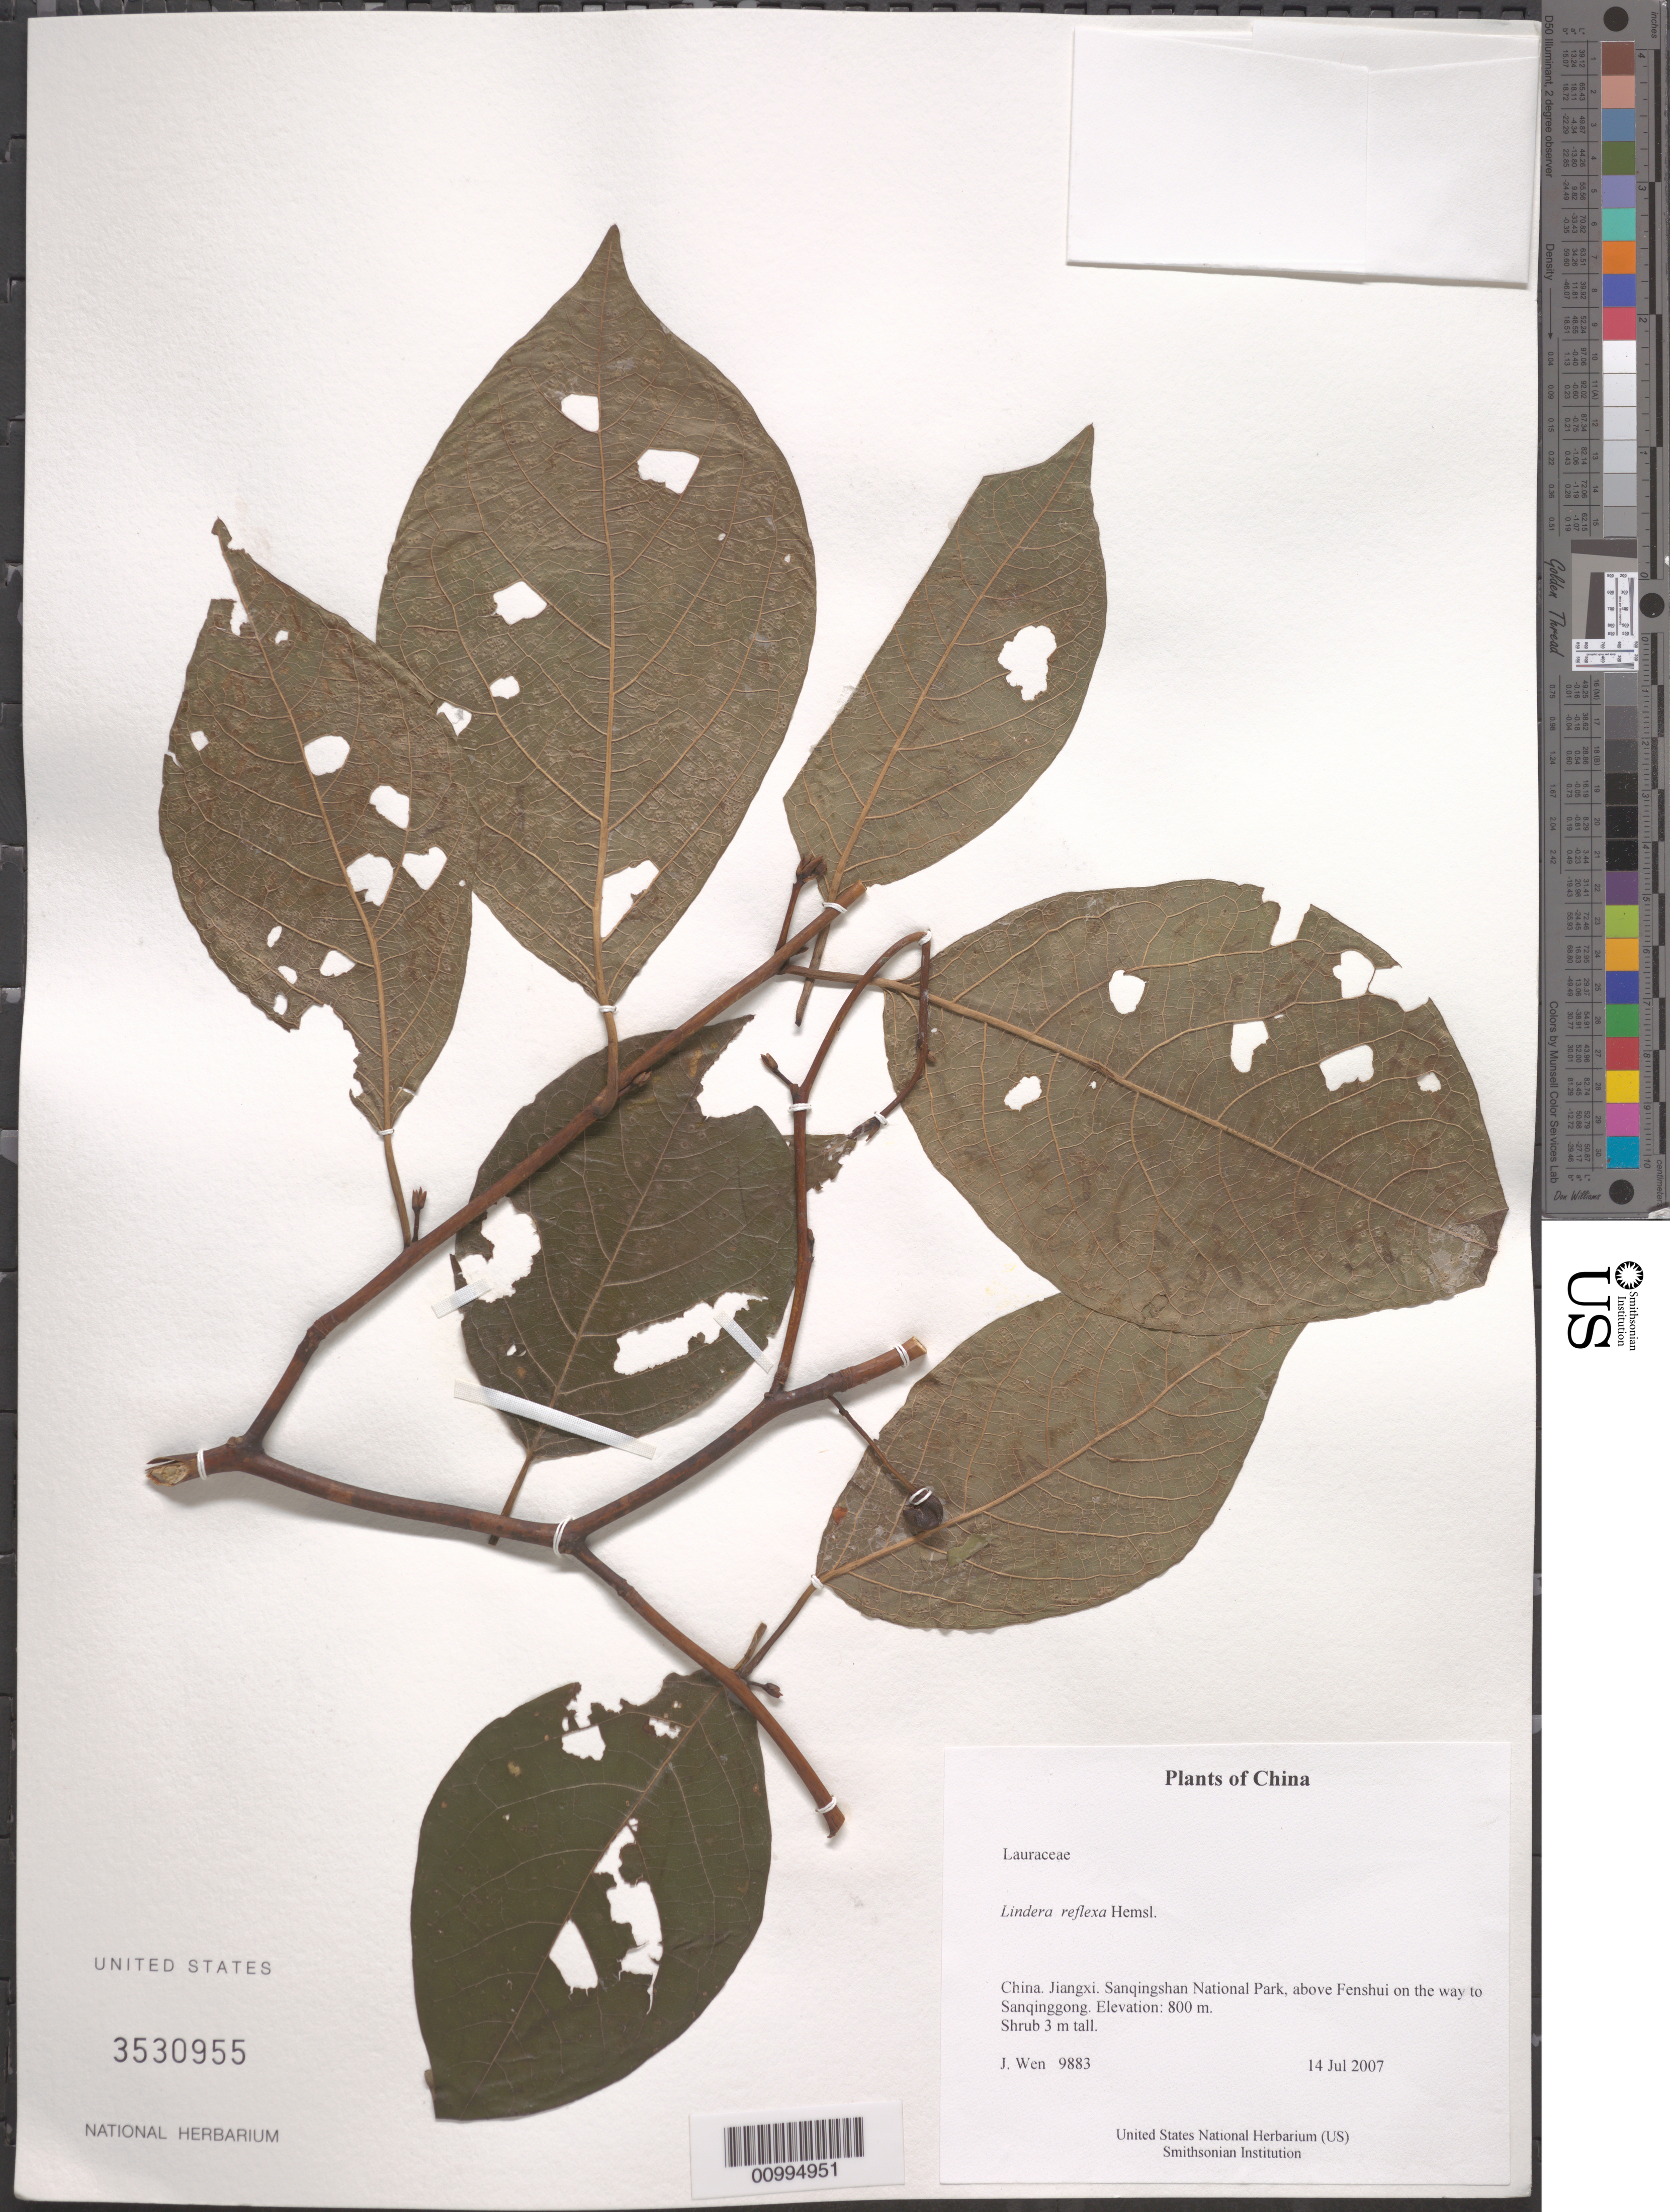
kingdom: Plantae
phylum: Tracheophyta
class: Magnoliopsida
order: Laurales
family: Lauraceae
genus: Lindera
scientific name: Lindera reflexa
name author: Hemsl.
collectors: J. Wen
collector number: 9883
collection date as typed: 14 Jul 2007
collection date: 2007-07-14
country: China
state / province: Jiangxi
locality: Sanqingshan National Park, above Fenshui on the way to Sanqinggong.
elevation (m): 800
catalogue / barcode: US 3530955